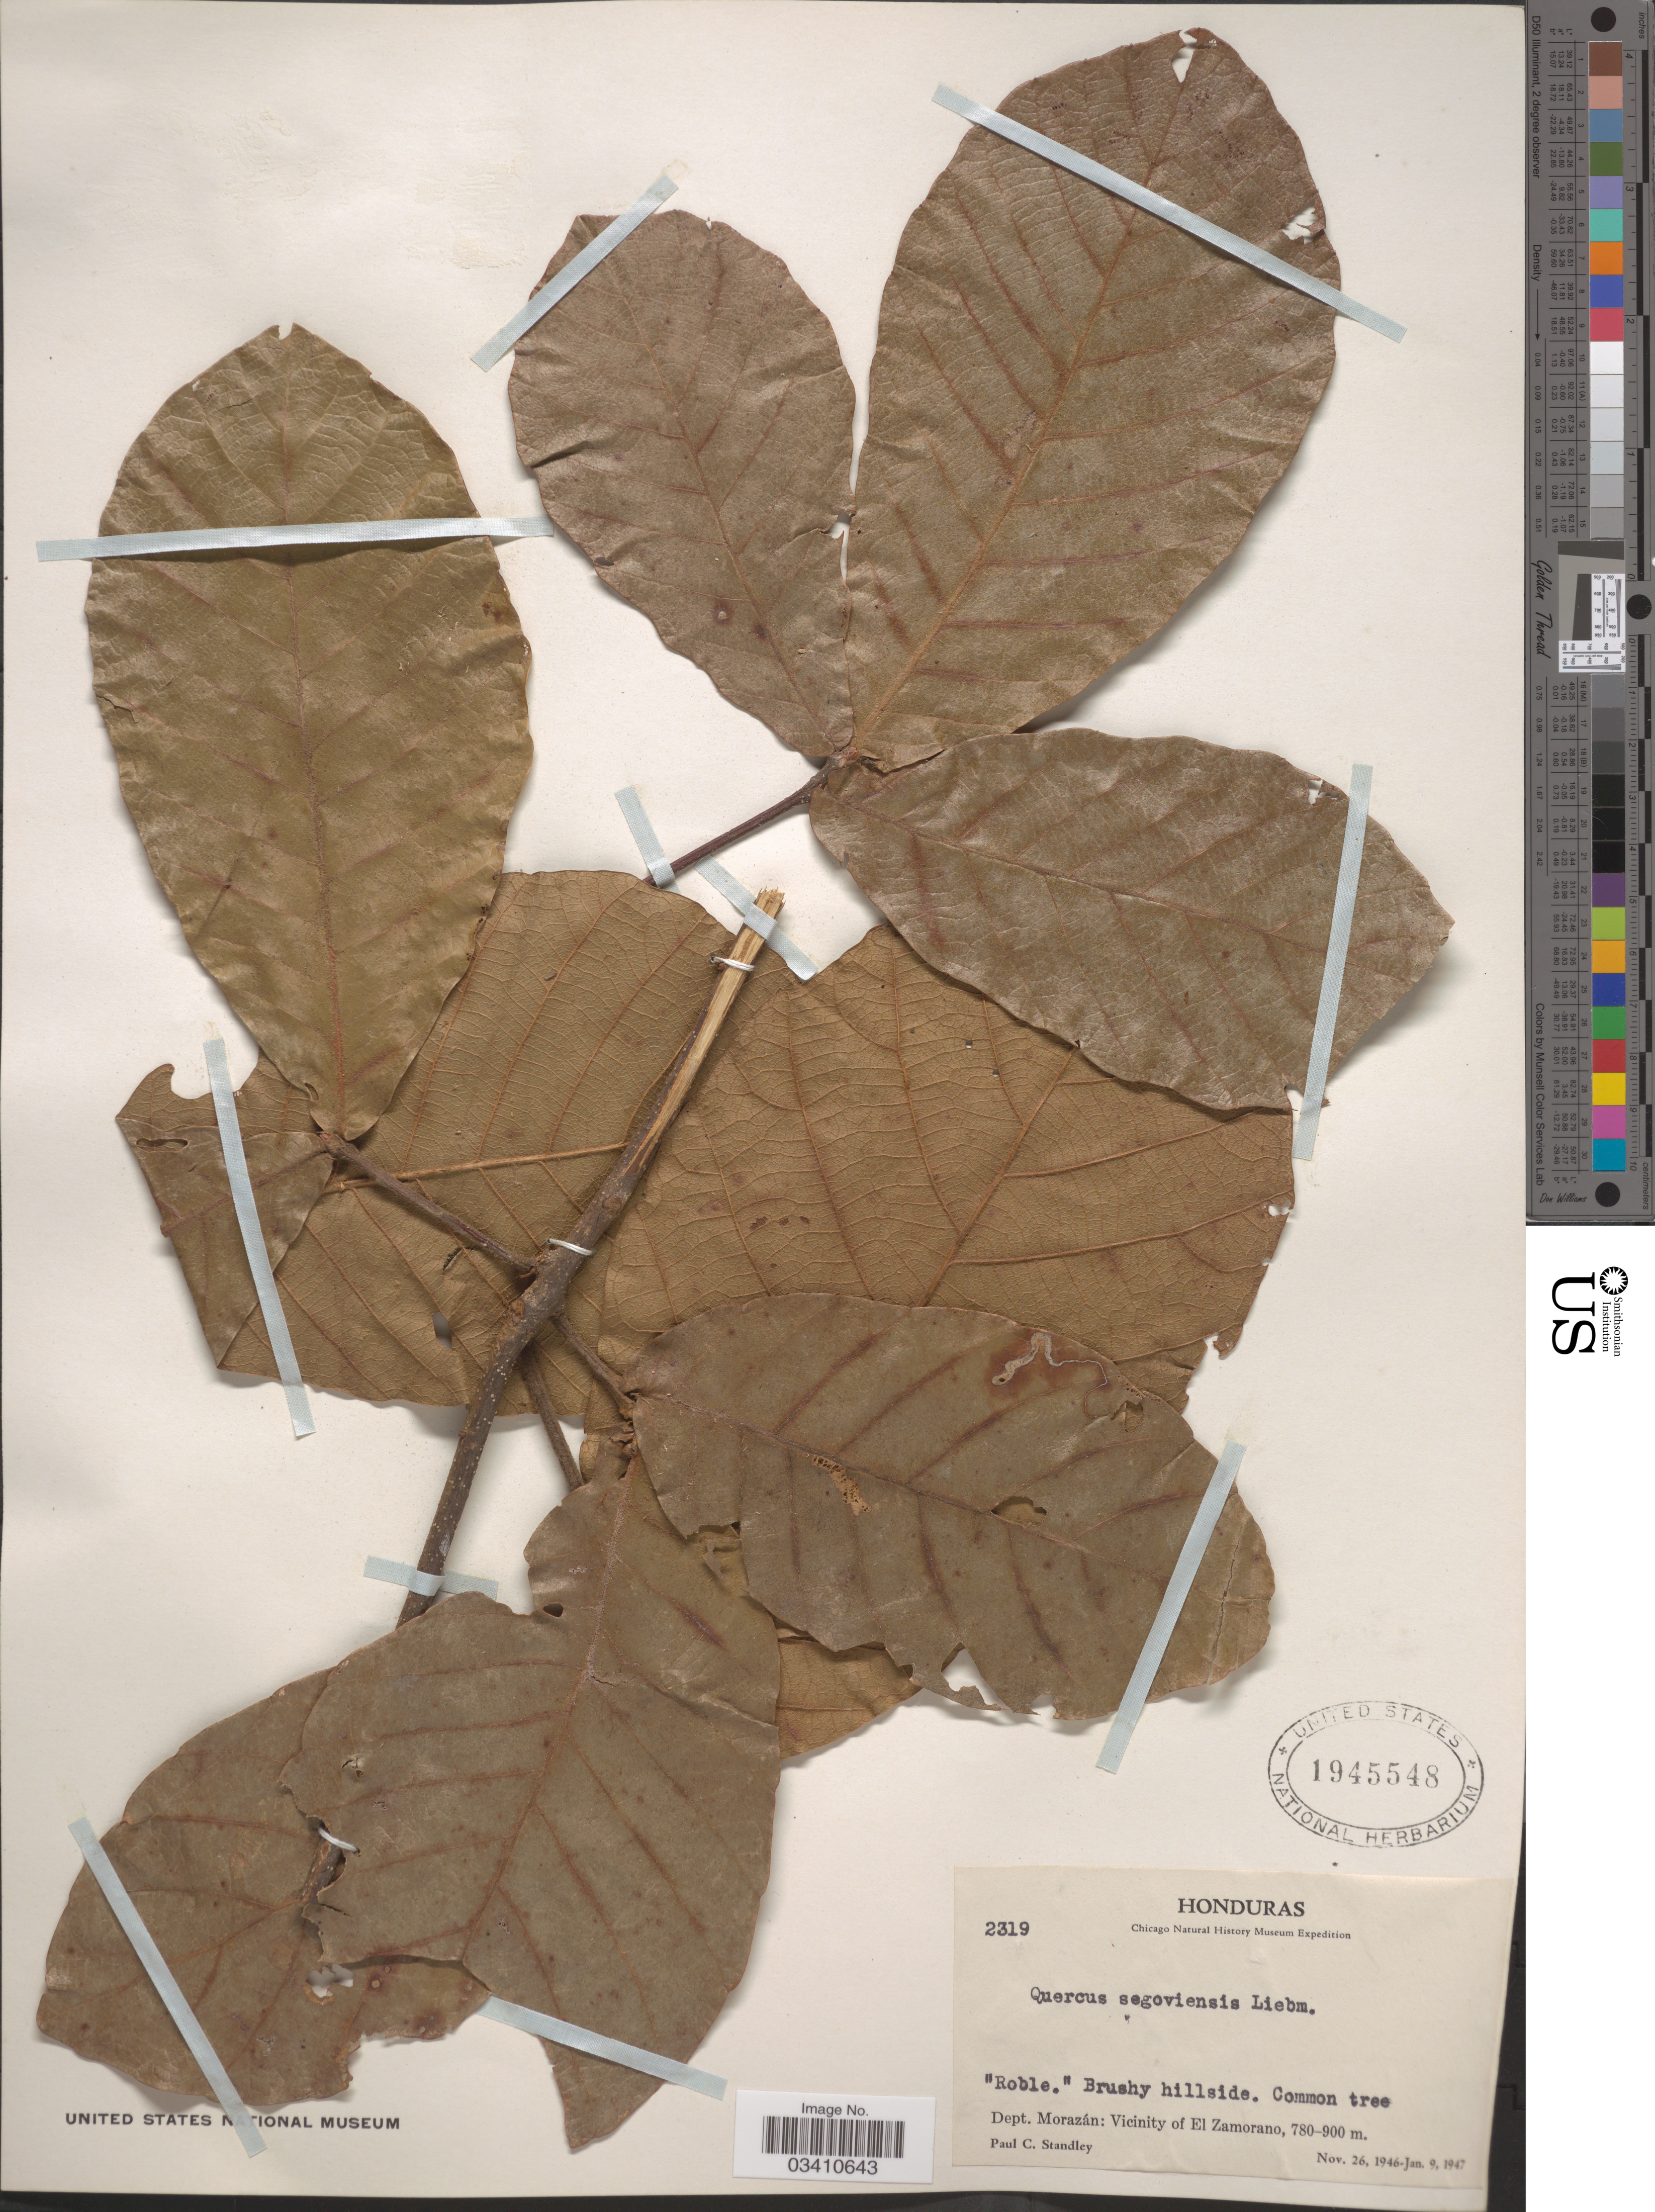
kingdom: Plantae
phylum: Tracheophyta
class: Magnoliopsida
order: Fagales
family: Fagaceae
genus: Quercus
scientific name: Quercus segoviensis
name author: Liebm.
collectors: P. C. Standley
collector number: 2319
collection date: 1946-11-26/1947-01-09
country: Honduras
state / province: Fco. Morazán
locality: Dept. Morazán: Vicinity of El Zamorano.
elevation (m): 780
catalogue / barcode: US 1945548